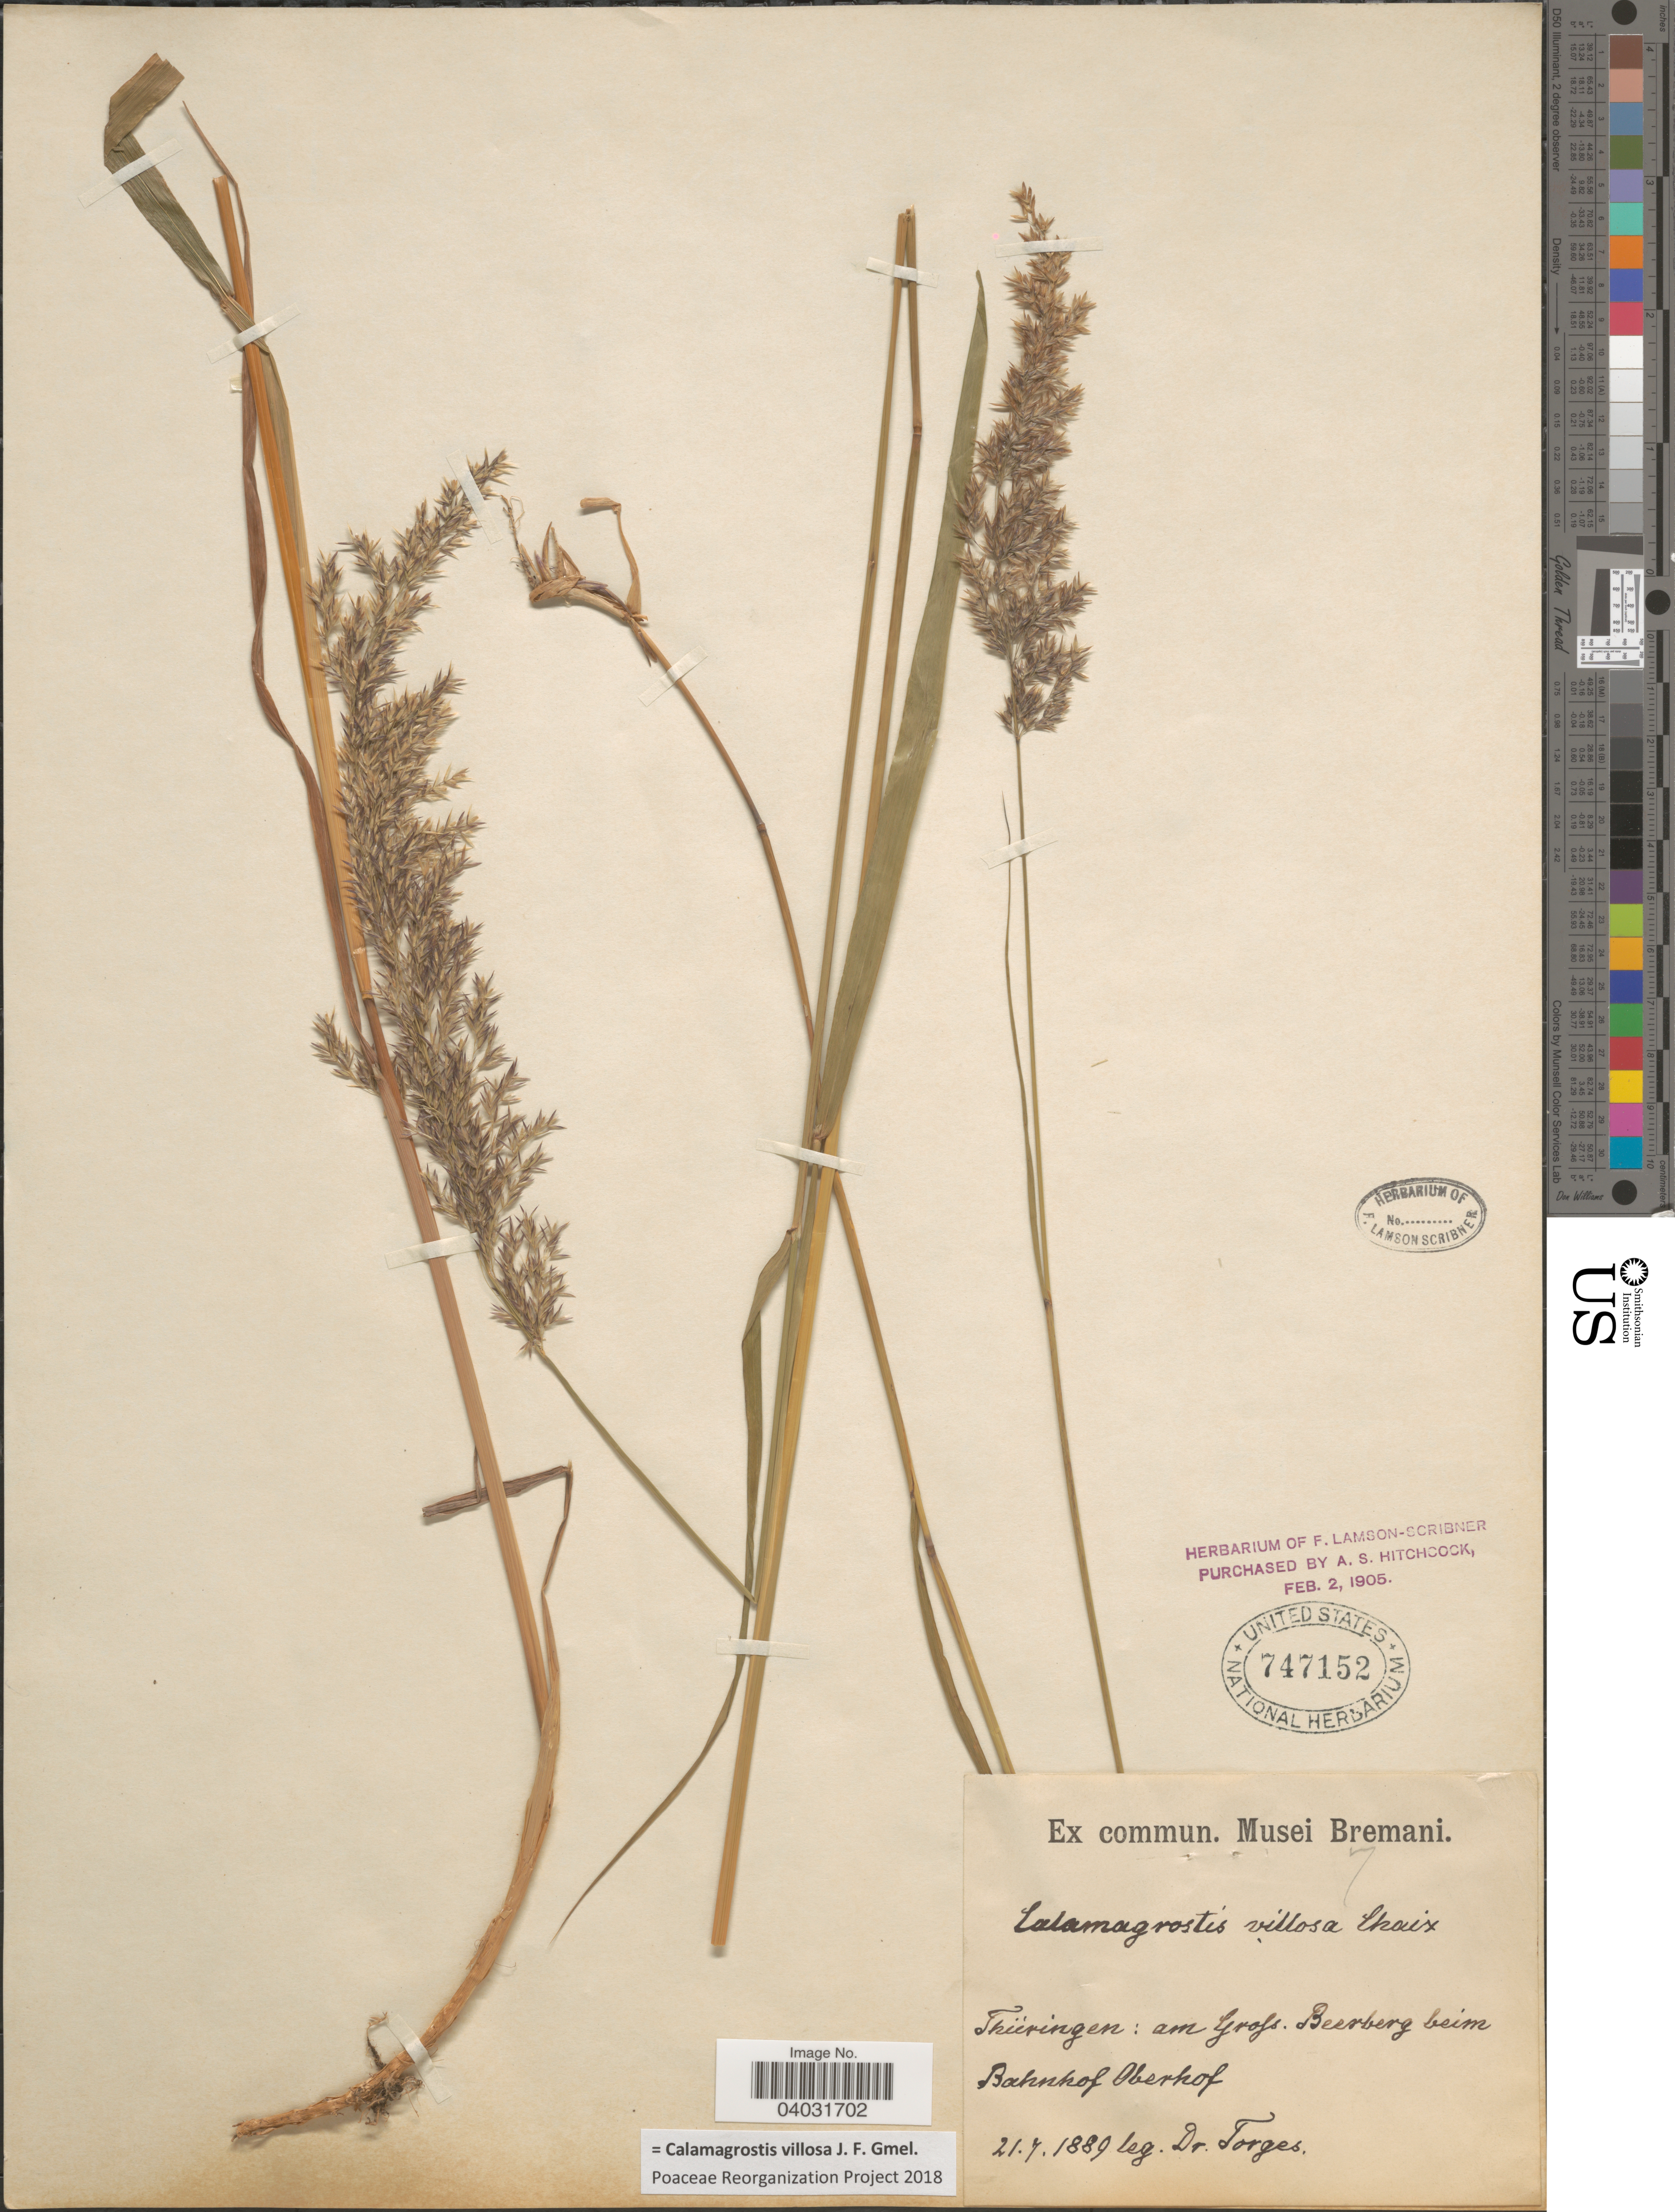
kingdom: Plantae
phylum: Tracheophyta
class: Liliopsida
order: Poales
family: Poaceae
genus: Calamagrostis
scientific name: Calamagrostis villosa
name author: J.F. Gmel.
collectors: Torges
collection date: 1889-07-21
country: Germany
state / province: Thuringia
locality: Am Gross. Beerberg beim Bahnhof Oberhof.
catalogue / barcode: US 747152